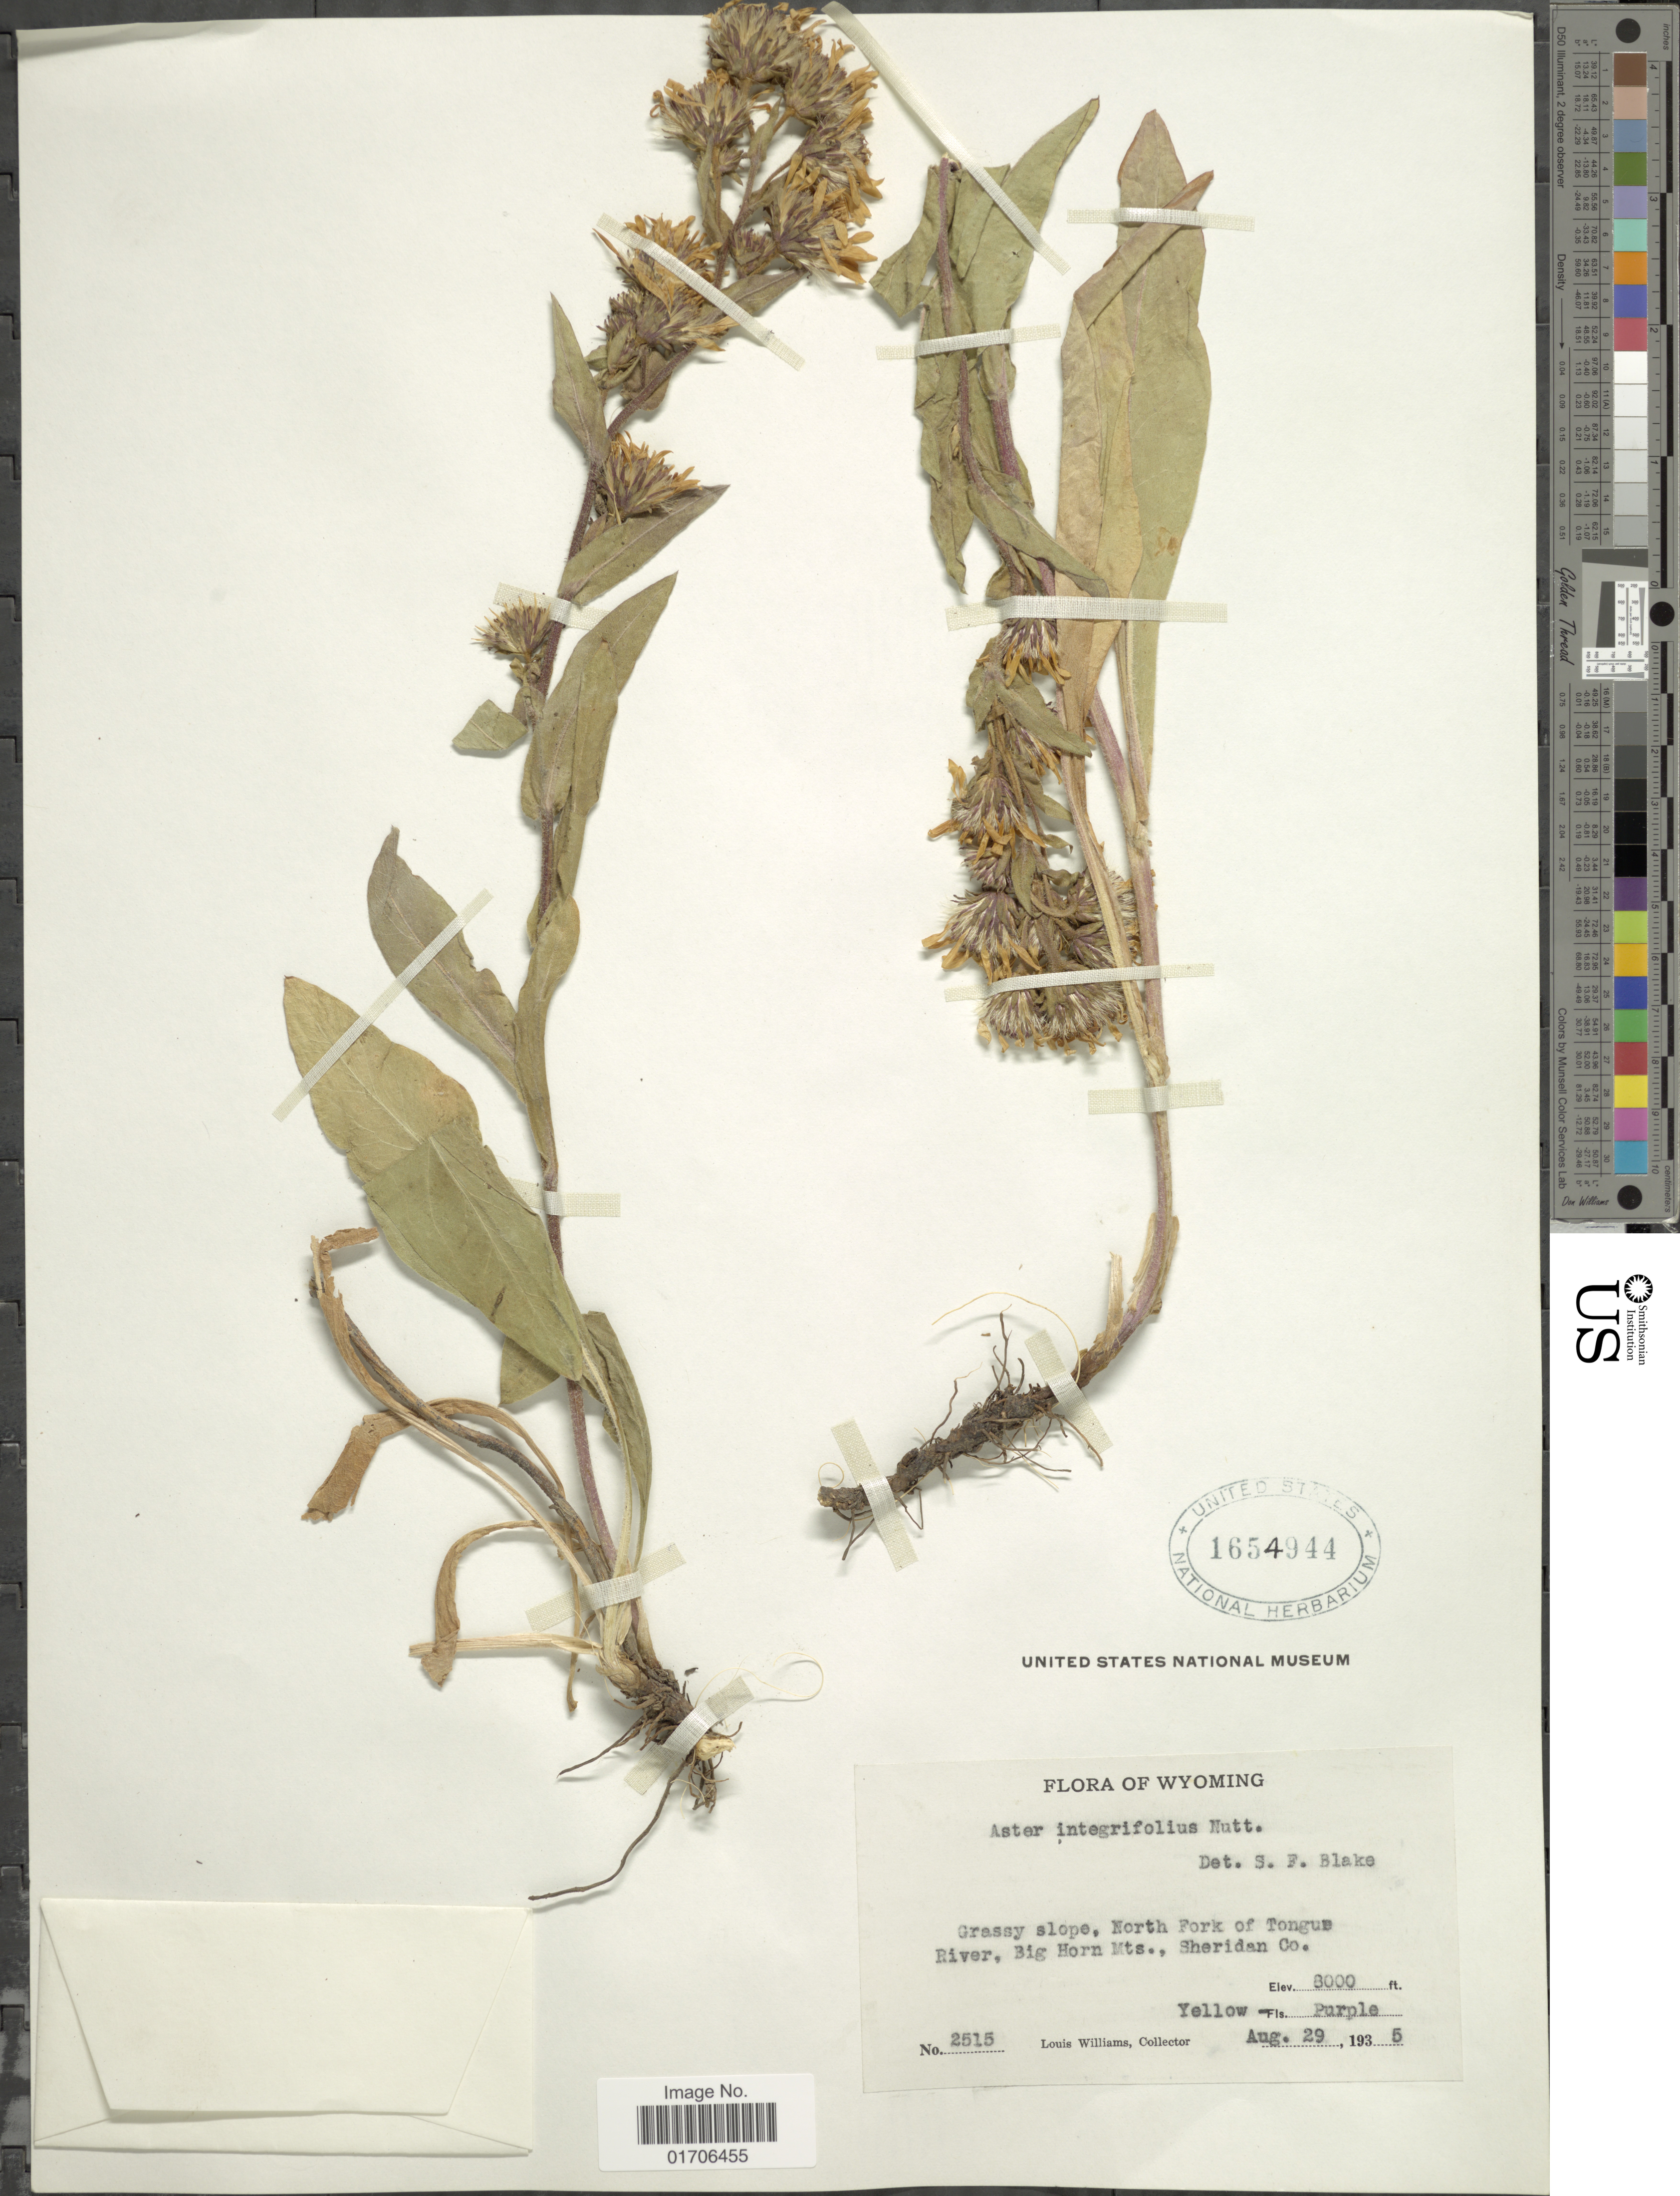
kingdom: Plantae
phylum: Tracheophyta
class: Magnoliopsida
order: Asterales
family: Asteraceae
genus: Eurybia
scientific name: Eurybia integrifolia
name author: (Nutt.) G.L. Nesom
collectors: L. Williams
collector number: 2515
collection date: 1935-08-29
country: United States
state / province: Wyoming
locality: Grassy slope, North Fork of Tongue River. Big Hrn Mts., Sheridan Co.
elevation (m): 2438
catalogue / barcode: US 1654944